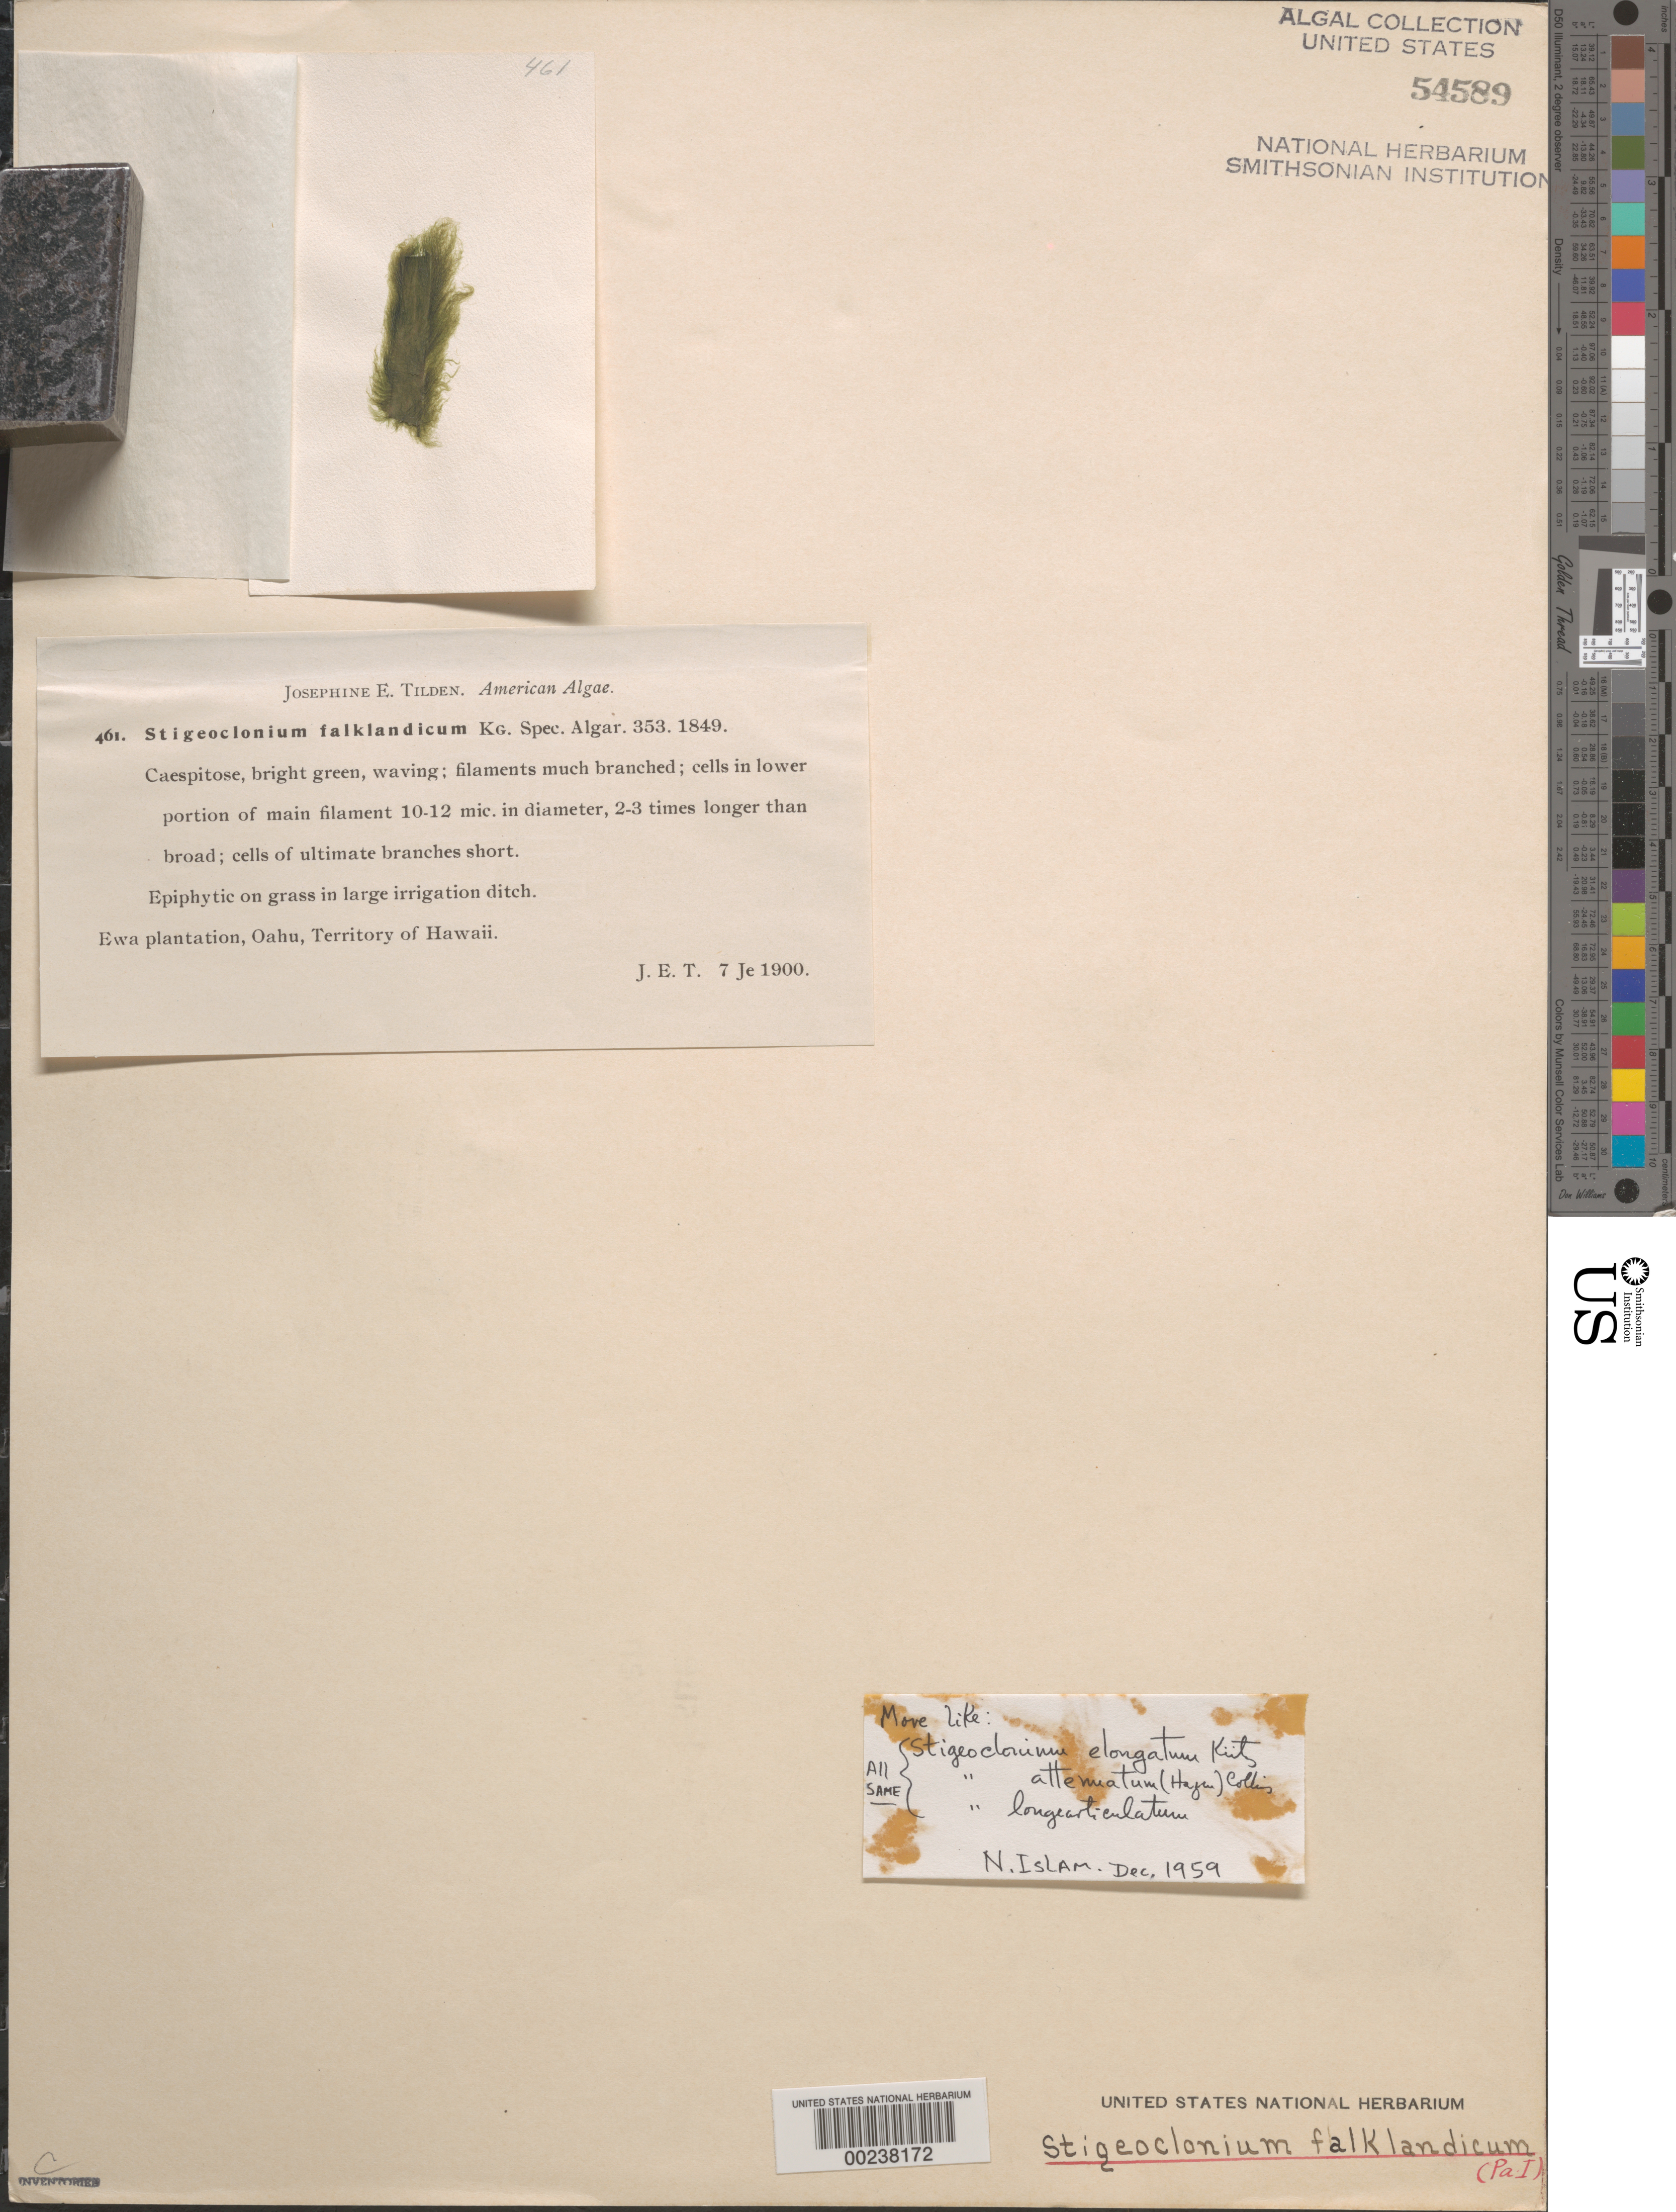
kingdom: Plantae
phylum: Chlorophyta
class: Chlorophyceae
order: Chaetophorales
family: Chaetophoraceae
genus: Stigeoclonium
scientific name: Stigeoclonium elongatum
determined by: Islam, N.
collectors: J. E. Tilden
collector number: JET 461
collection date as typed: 07 Jun 1900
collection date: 1900-06-07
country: United States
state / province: Hawaii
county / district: Honolulu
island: Oahu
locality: Ewa Plantation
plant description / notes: Tilden, American Algae, as Stigeoclonium falklandicum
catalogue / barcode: US 54589